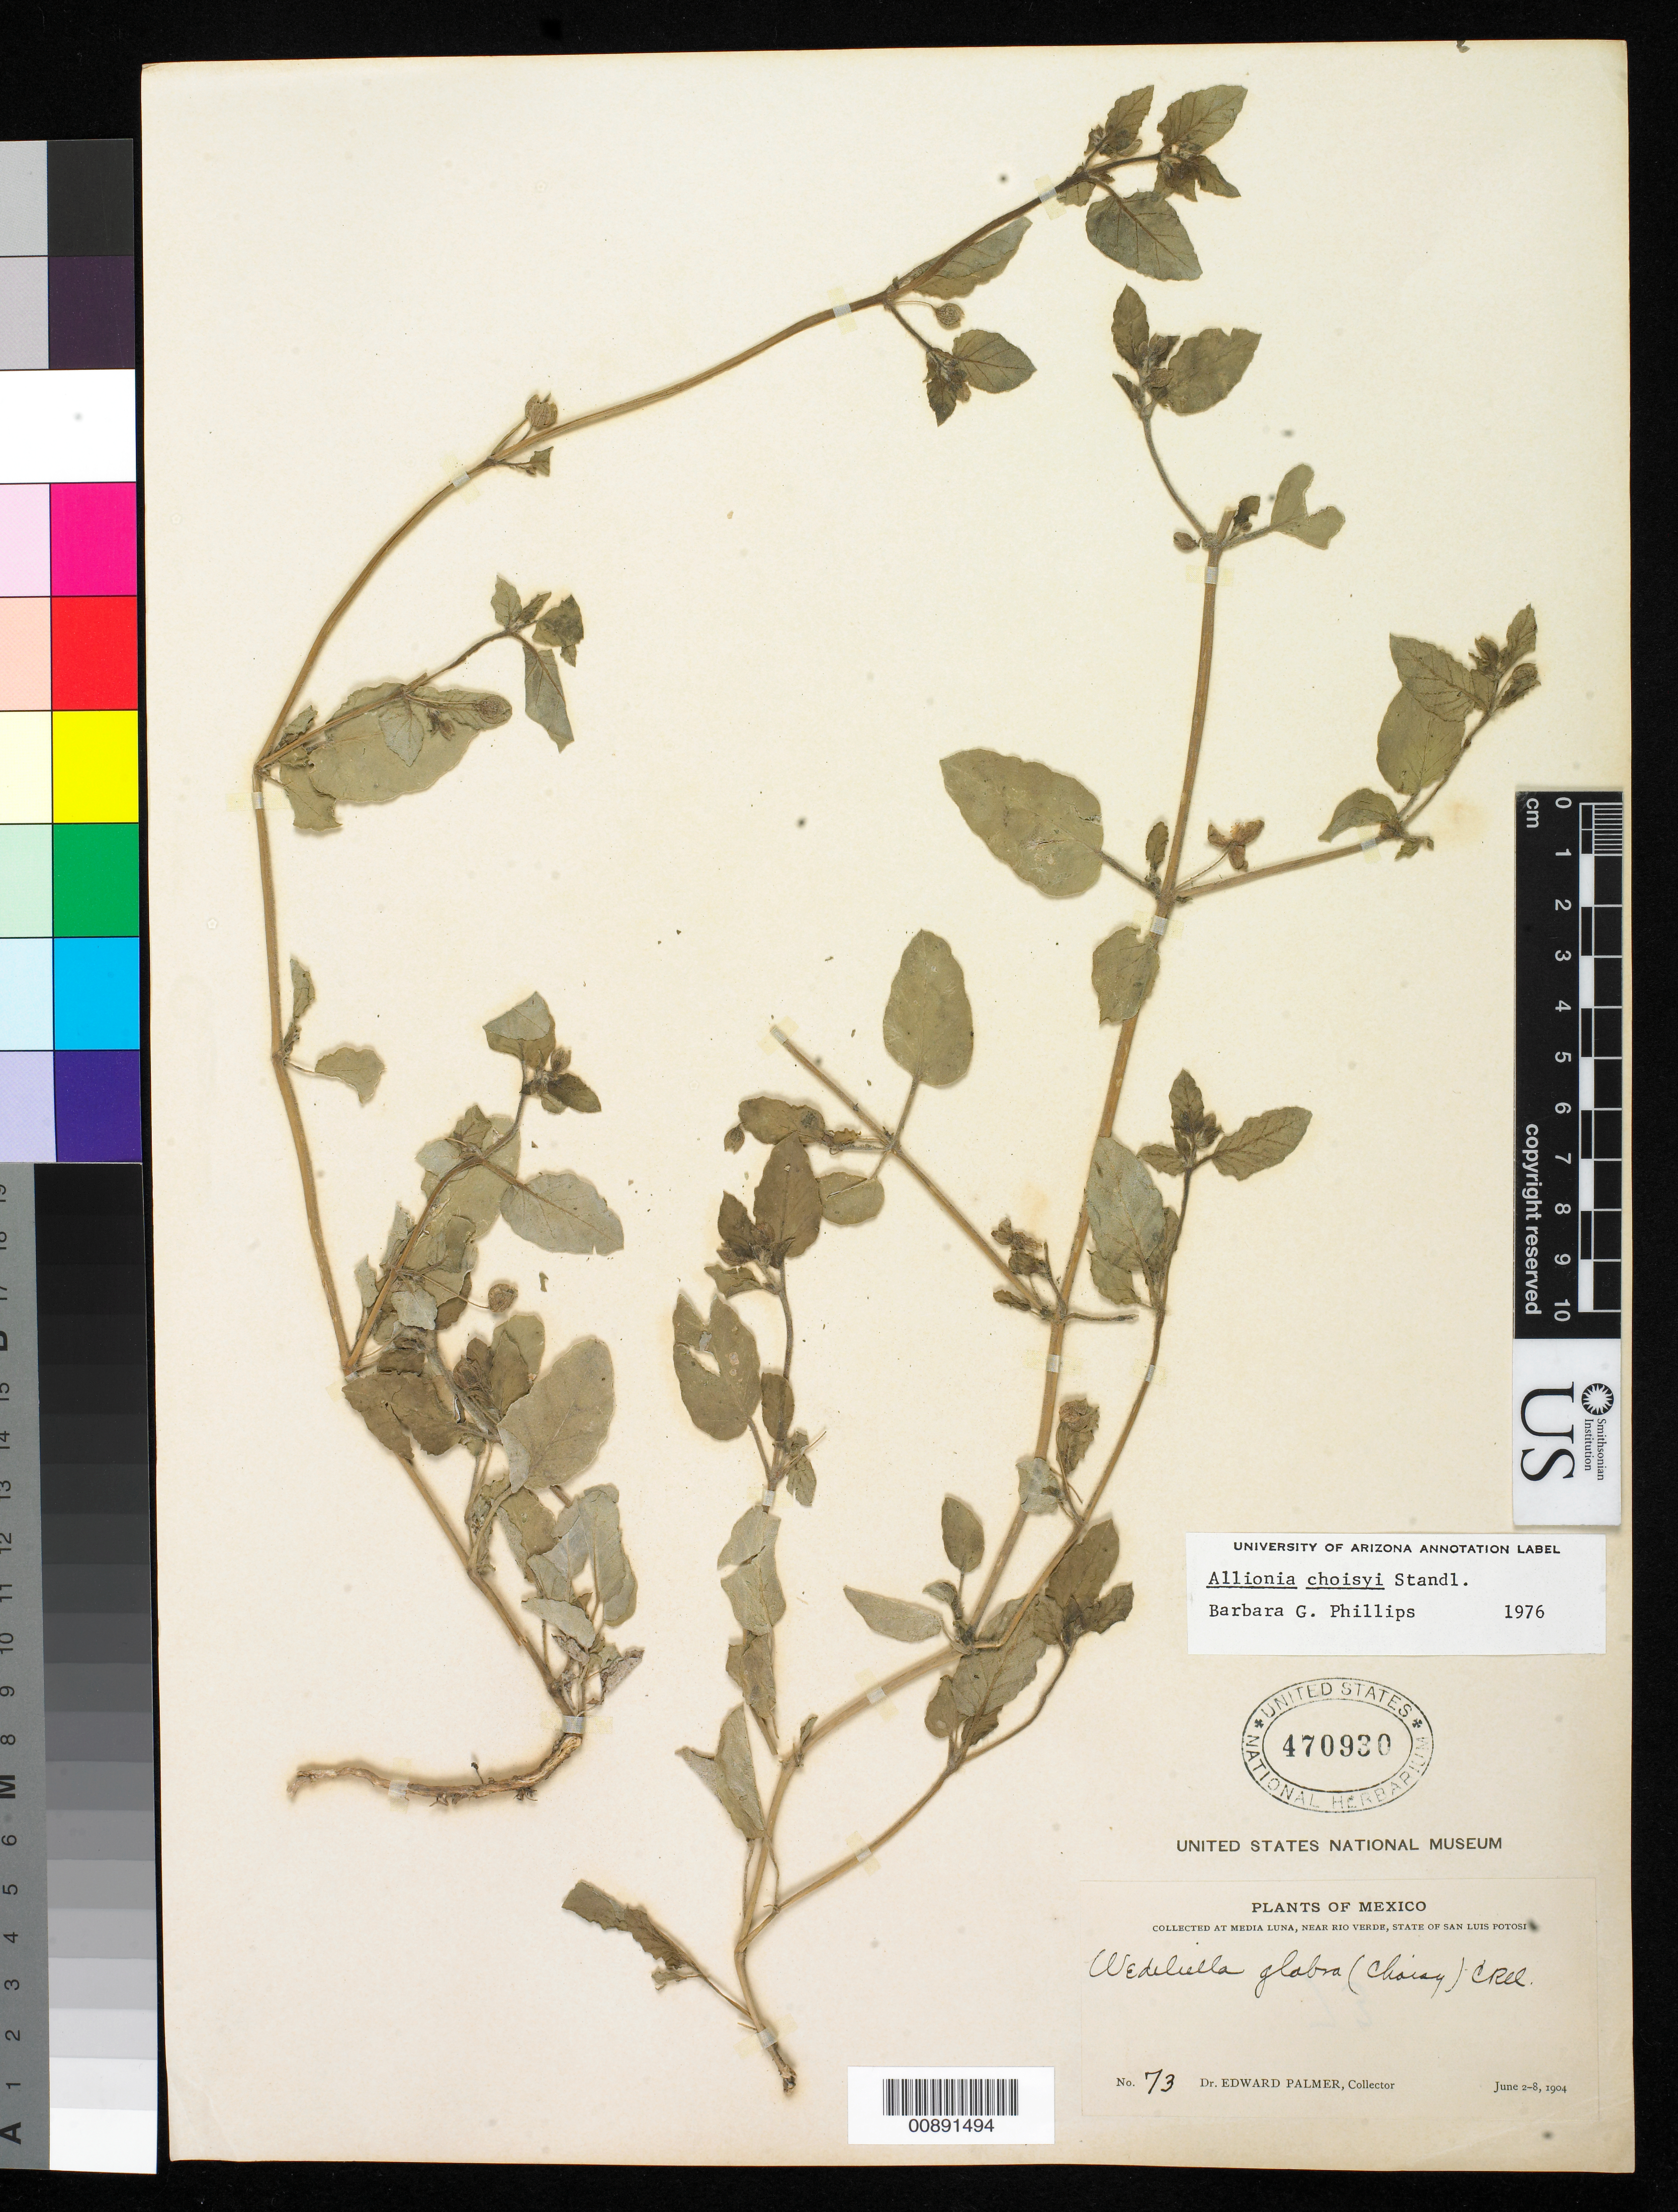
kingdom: Plantae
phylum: Tracheophyta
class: Magnoliopsida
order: Caryophyllales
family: Nyctaginaceae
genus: Allionia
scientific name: Allionia choisyi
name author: Standl.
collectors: E. Palmer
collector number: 73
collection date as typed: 02 Jun 1904 to 08 Jun 1904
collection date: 1904-06-02/1904-06-08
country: Mexico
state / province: San Luis Potosí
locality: At Media Luna, near Río Verde, San Luis Potosí.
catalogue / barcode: US 470930